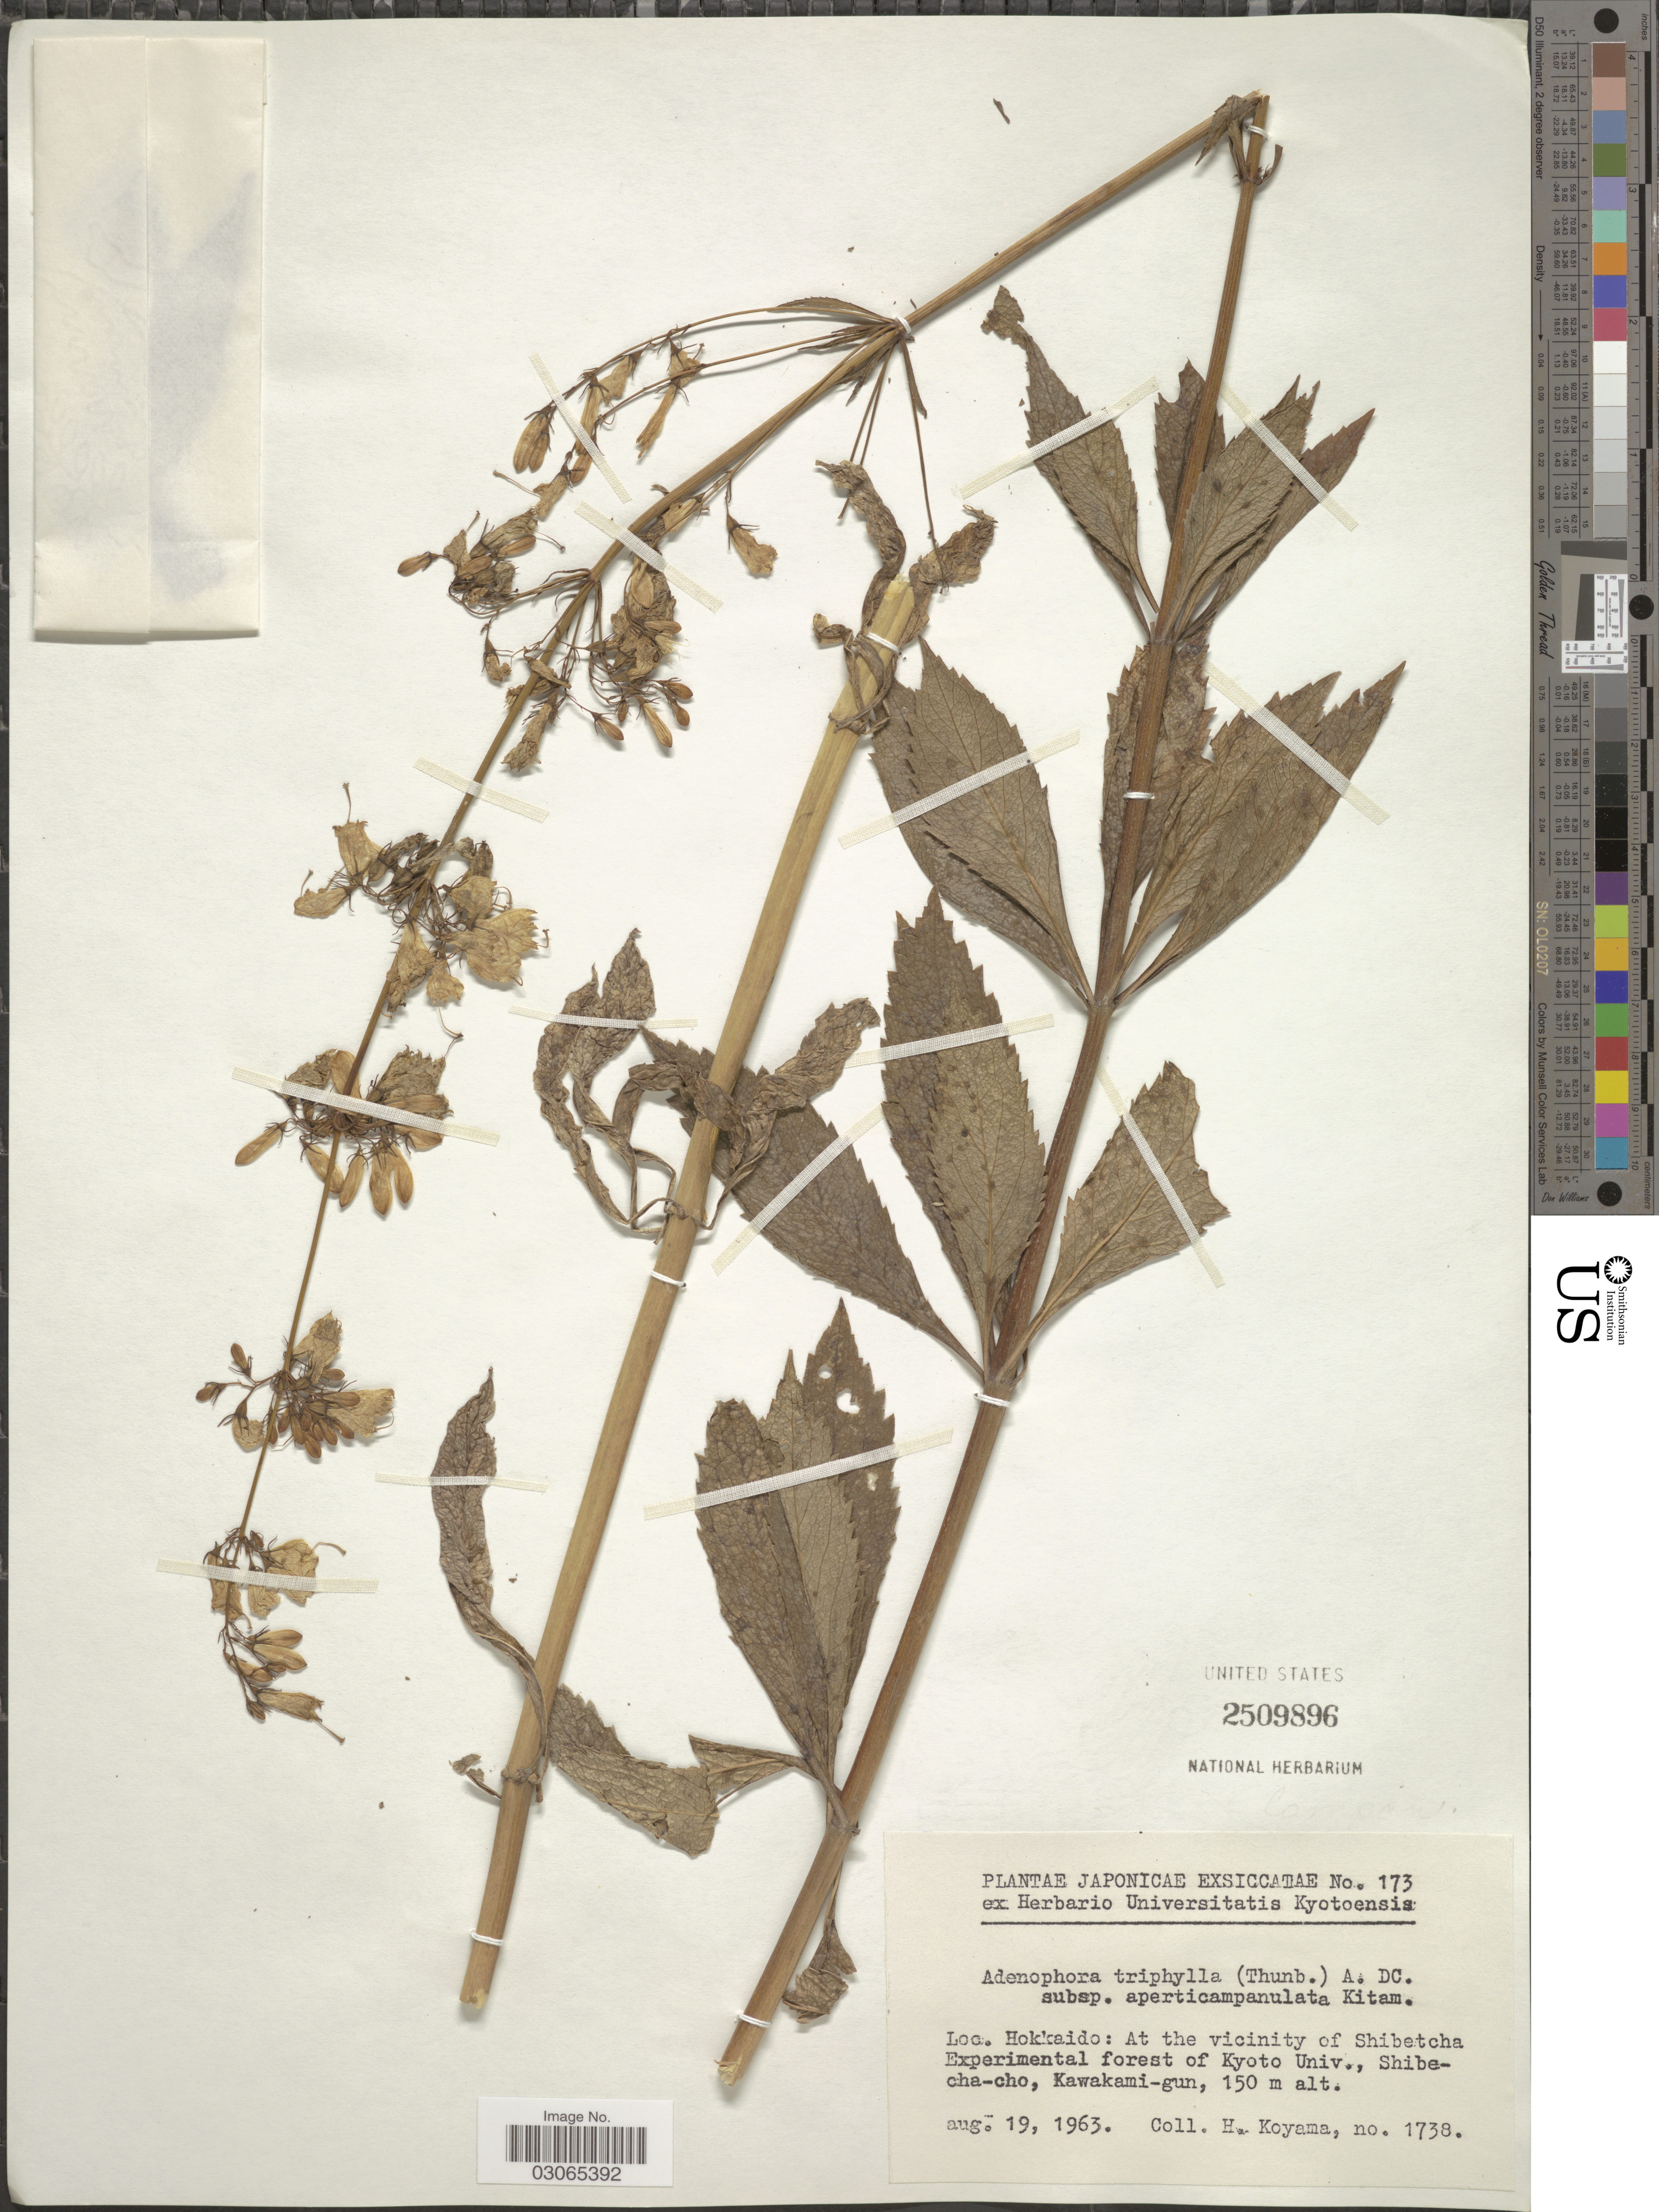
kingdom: Plantae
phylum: Tracheophyta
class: Magnoliopsida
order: Asterales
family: Campanulaceae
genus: Adenophora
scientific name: Adenophora triphylla subsp. aperticampanulata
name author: Kitam.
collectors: H. Koyama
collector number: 1738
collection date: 1963-08-19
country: Japan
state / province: Hokkaidō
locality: At the vicinity of Shibetcha Experimental forest of Kyoto Univ., Shibecha-ho, Kawakami-gun.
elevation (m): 150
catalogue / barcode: US 2509896